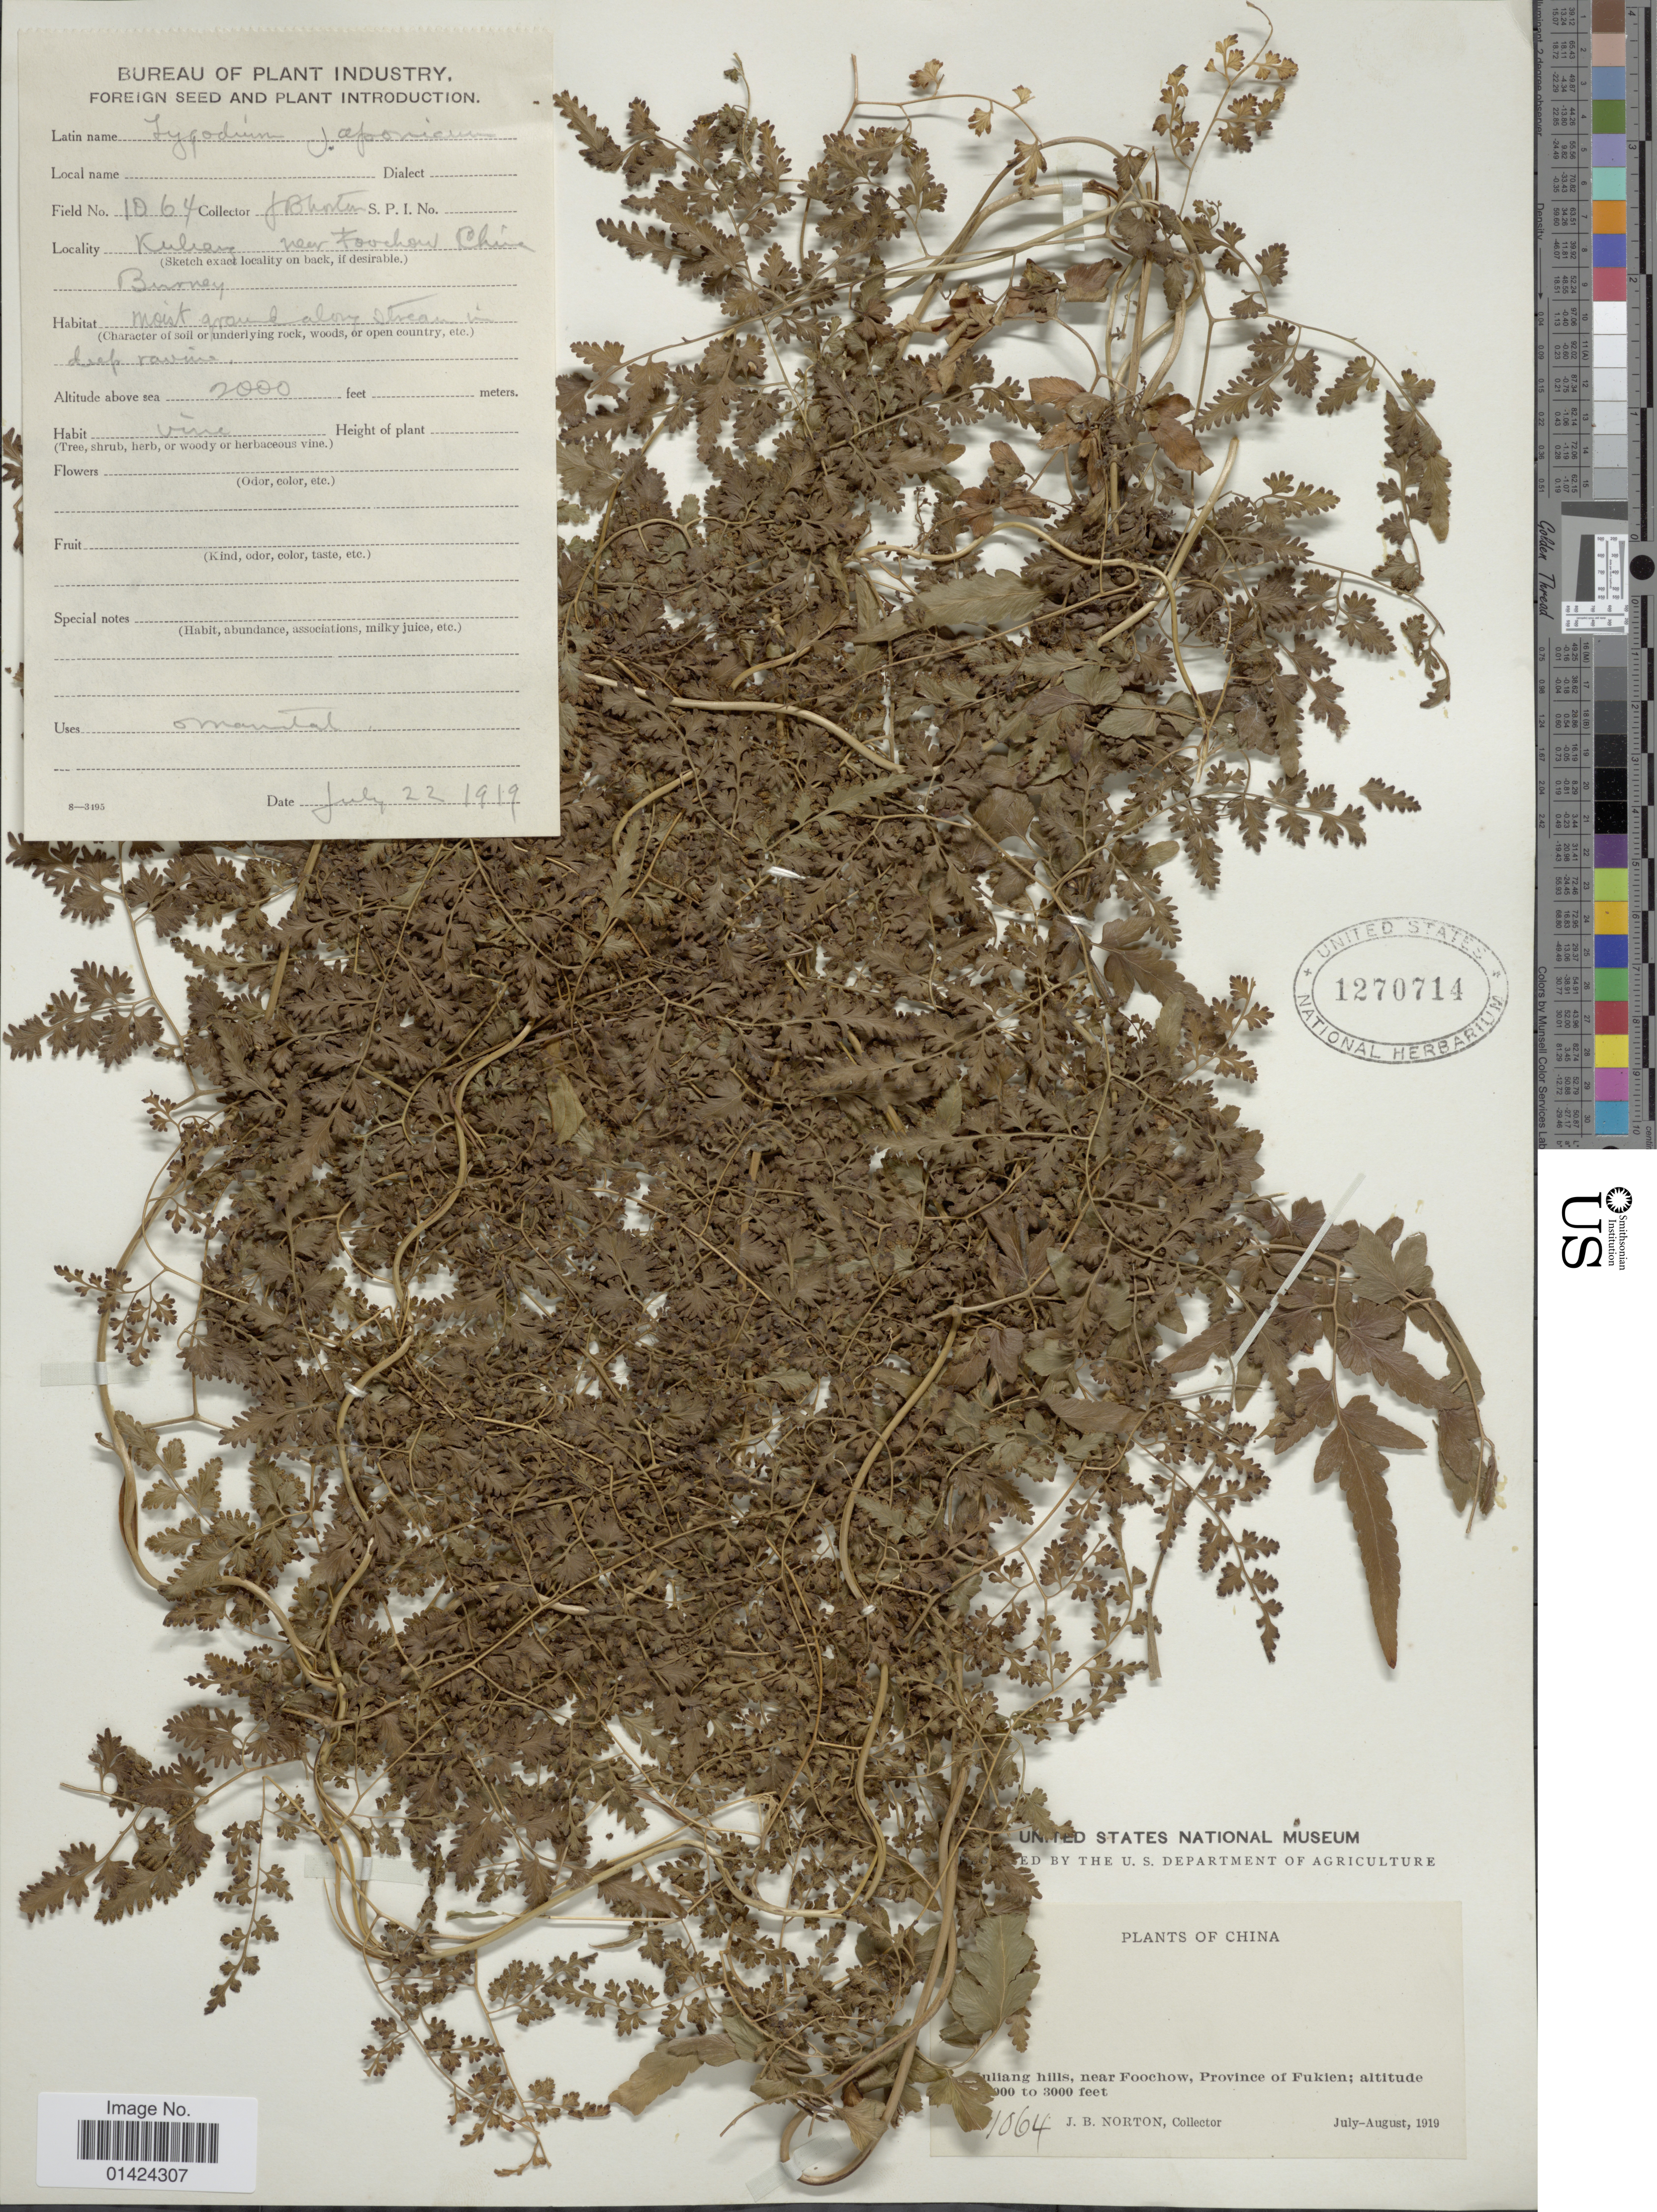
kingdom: Plantae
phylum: Tracheophyta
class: Polypodiopsida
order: Schizaeales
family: Lygodiaceae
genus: Lygodium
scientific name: Lygodium japonicum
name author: (Thunb.) Sw.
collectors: J. B. Norton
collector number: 1064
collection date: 1919-07-23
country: China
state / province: Fujian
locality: Kuliang Hills, near Foochow.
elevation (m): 305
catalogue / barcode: US 1270714